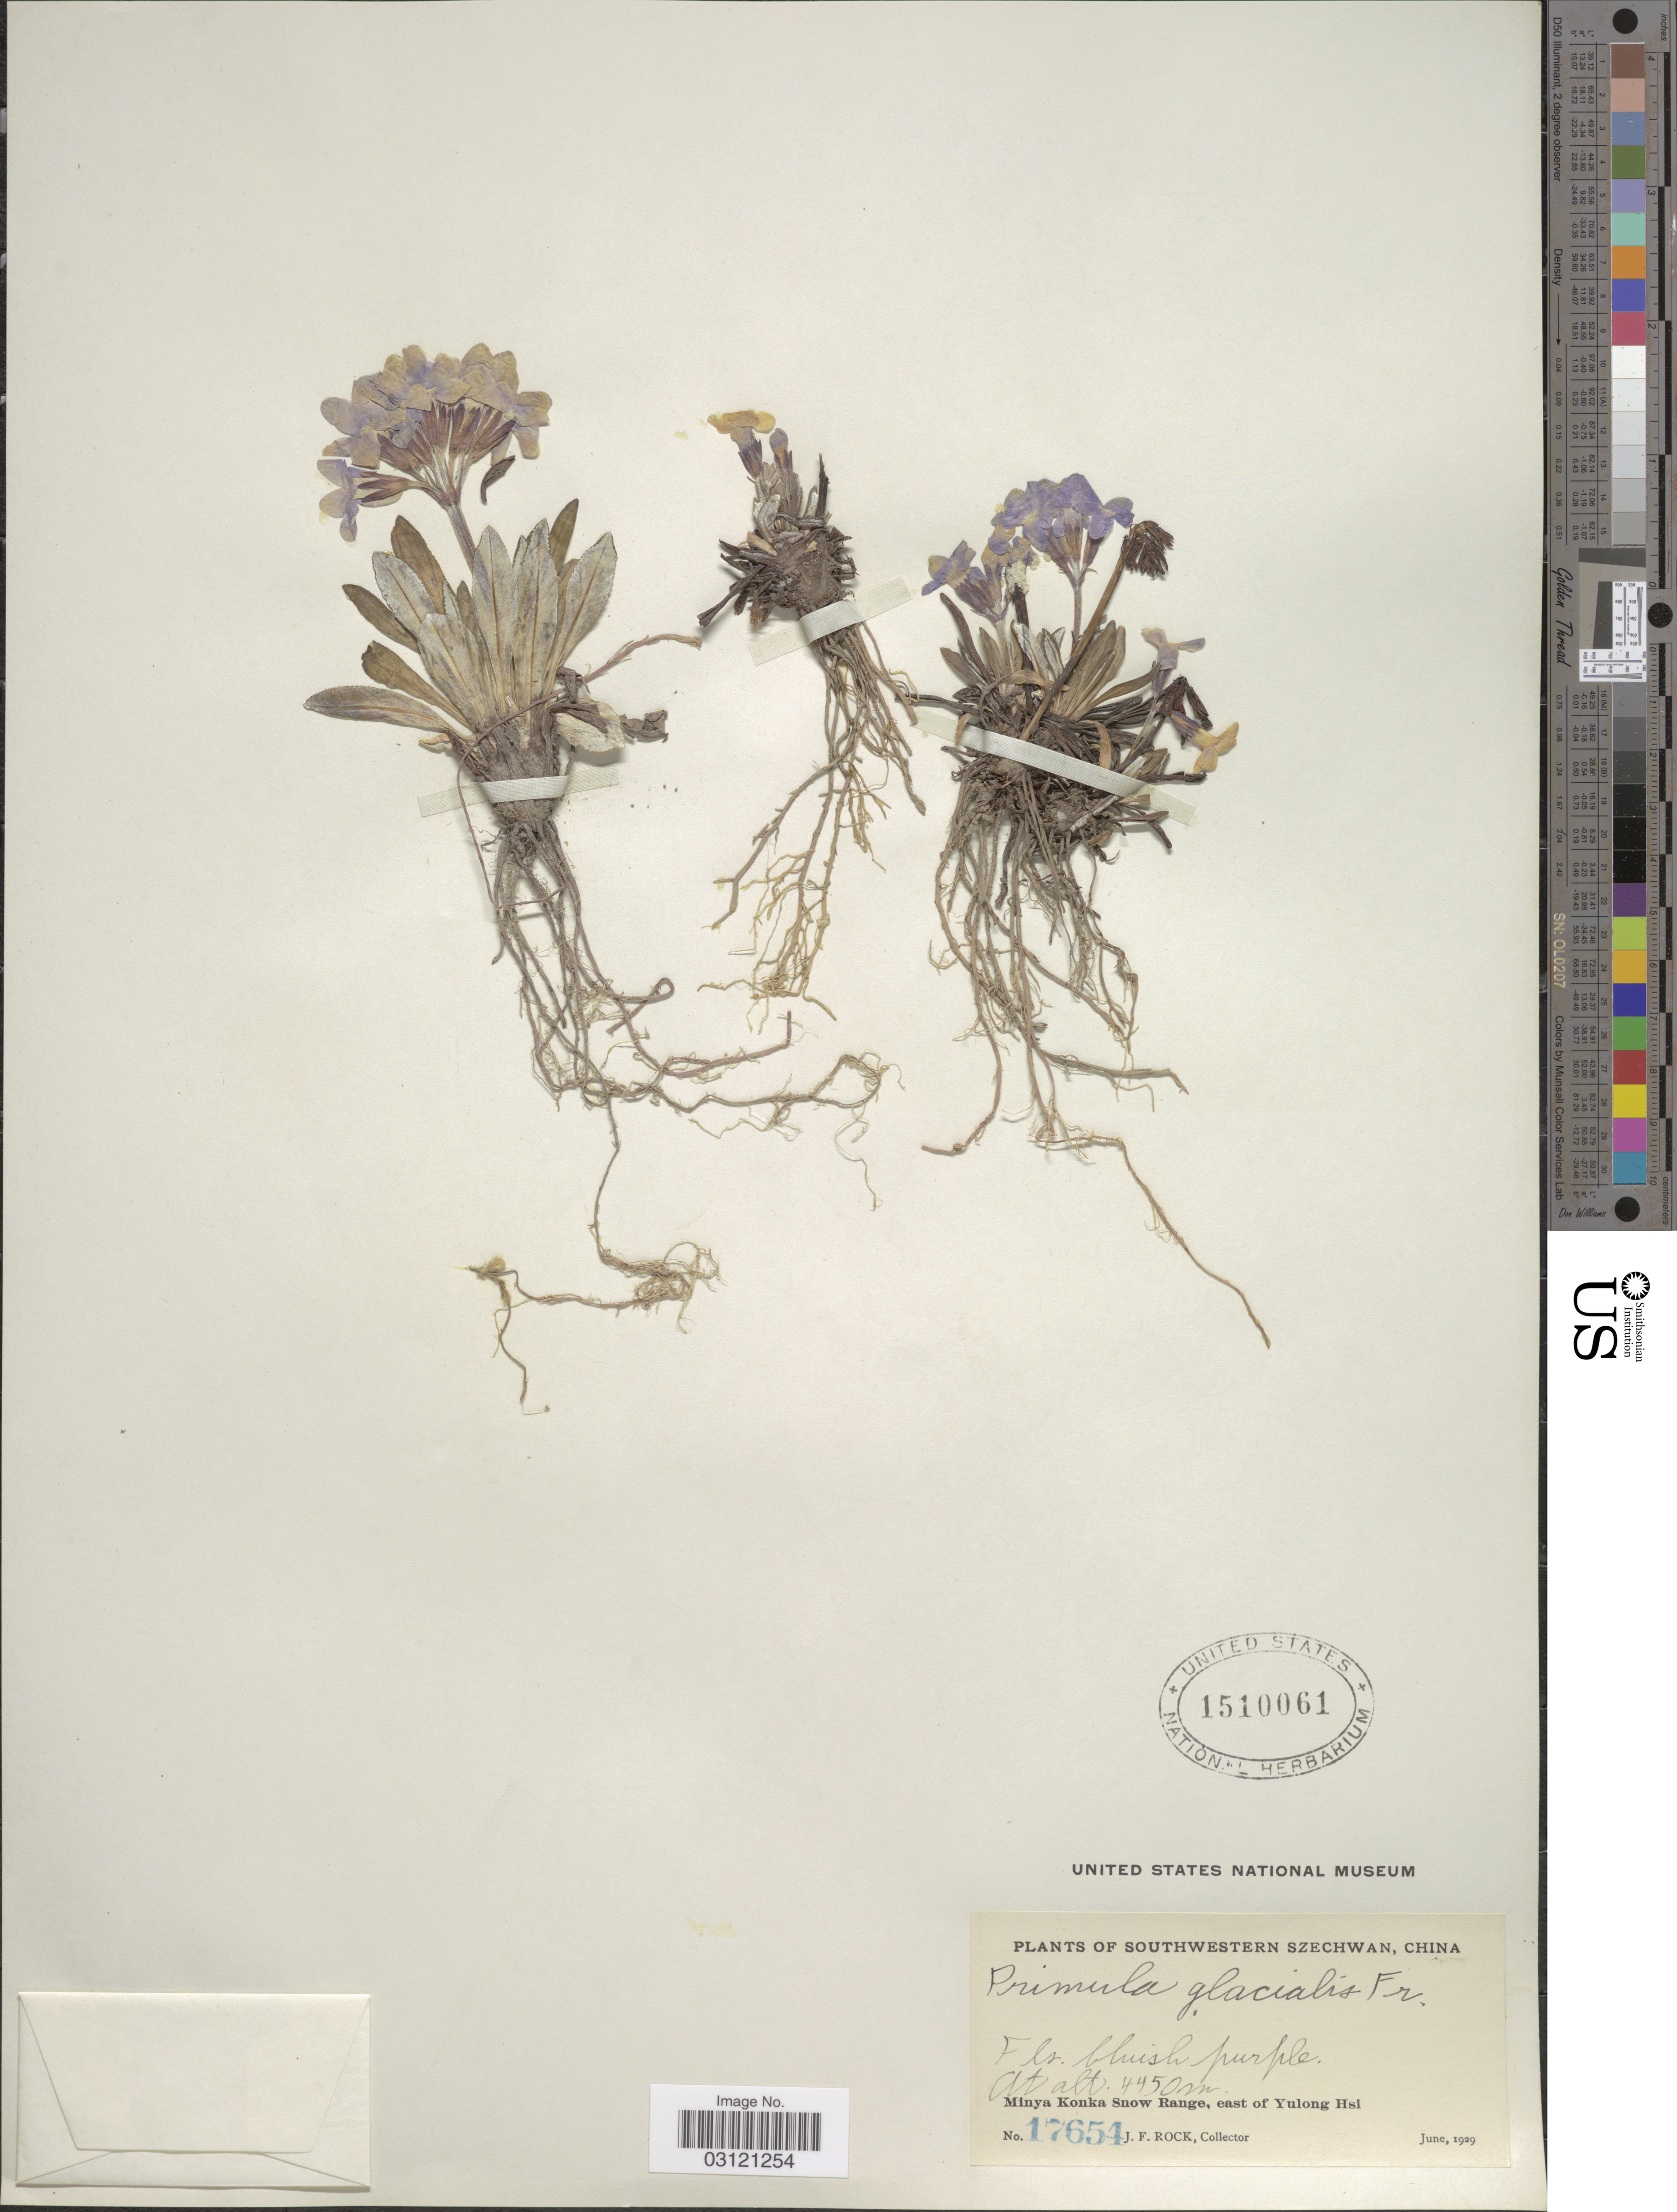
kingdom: Plantae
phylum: Tracheophyta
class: Magnoliopsida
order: Ericales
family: Primulaceae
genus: Primula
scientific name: Primula glacialis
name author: Franch.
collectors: J. Rock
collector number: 17654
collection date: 1929-06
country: China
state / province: Sichuan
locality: Southwestern Szechwan, China, Minya Konka Snow Range, east of Yulong Hsi.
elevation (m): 4450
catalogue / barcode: US 1510061